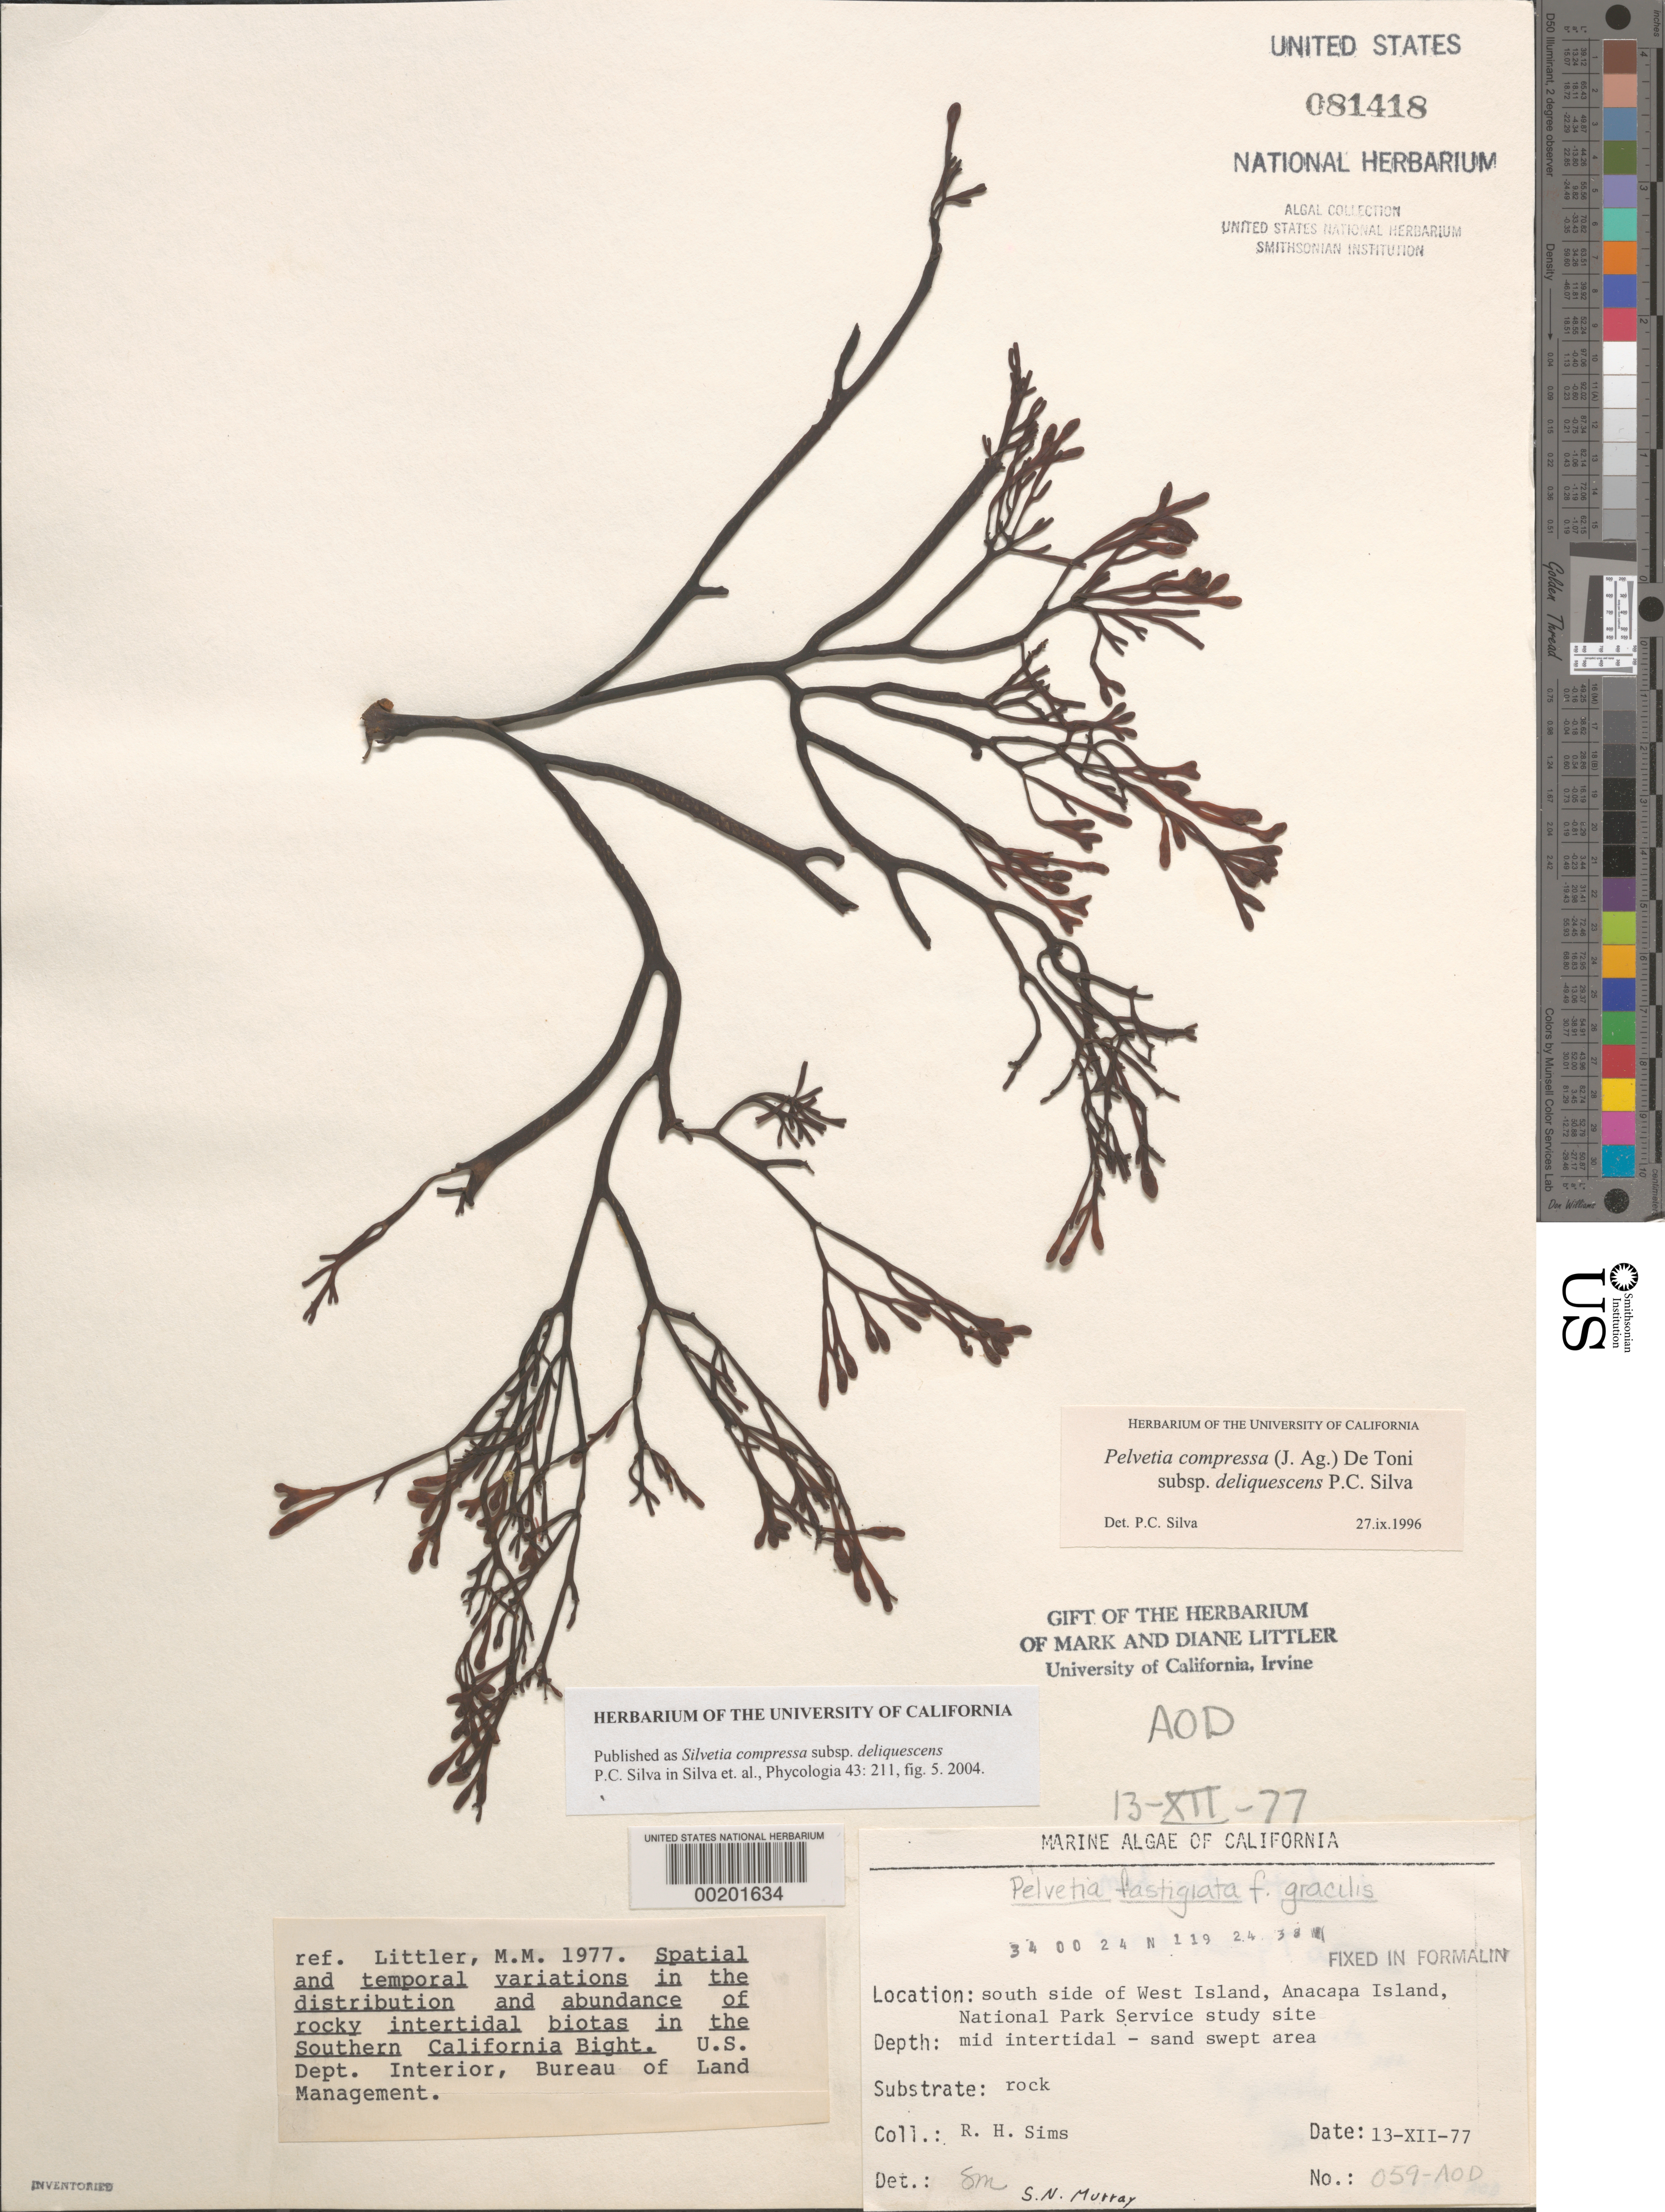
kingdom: Chromista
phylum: Ochrophyta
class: Phaeophyceae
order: Fucales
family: Fucaceae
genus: Silvetia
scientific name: Silvetia compressa subsp. deliquescens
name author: P.C. Silva in P.C. Silva et al.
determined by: Silva, P. C.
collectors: R. H. Sims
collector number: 059-AOD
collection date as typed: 13 Dec 1977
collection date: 1977-12-13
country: United States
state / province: California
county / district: Ventura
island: Anacapa Island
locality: South side of west island [National Park Service site]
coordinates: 34 00 24 N, 119 24 38 W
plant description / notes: BLM-SOCALBIGHT Rocky Intertidal Survey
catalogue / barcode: US 81418